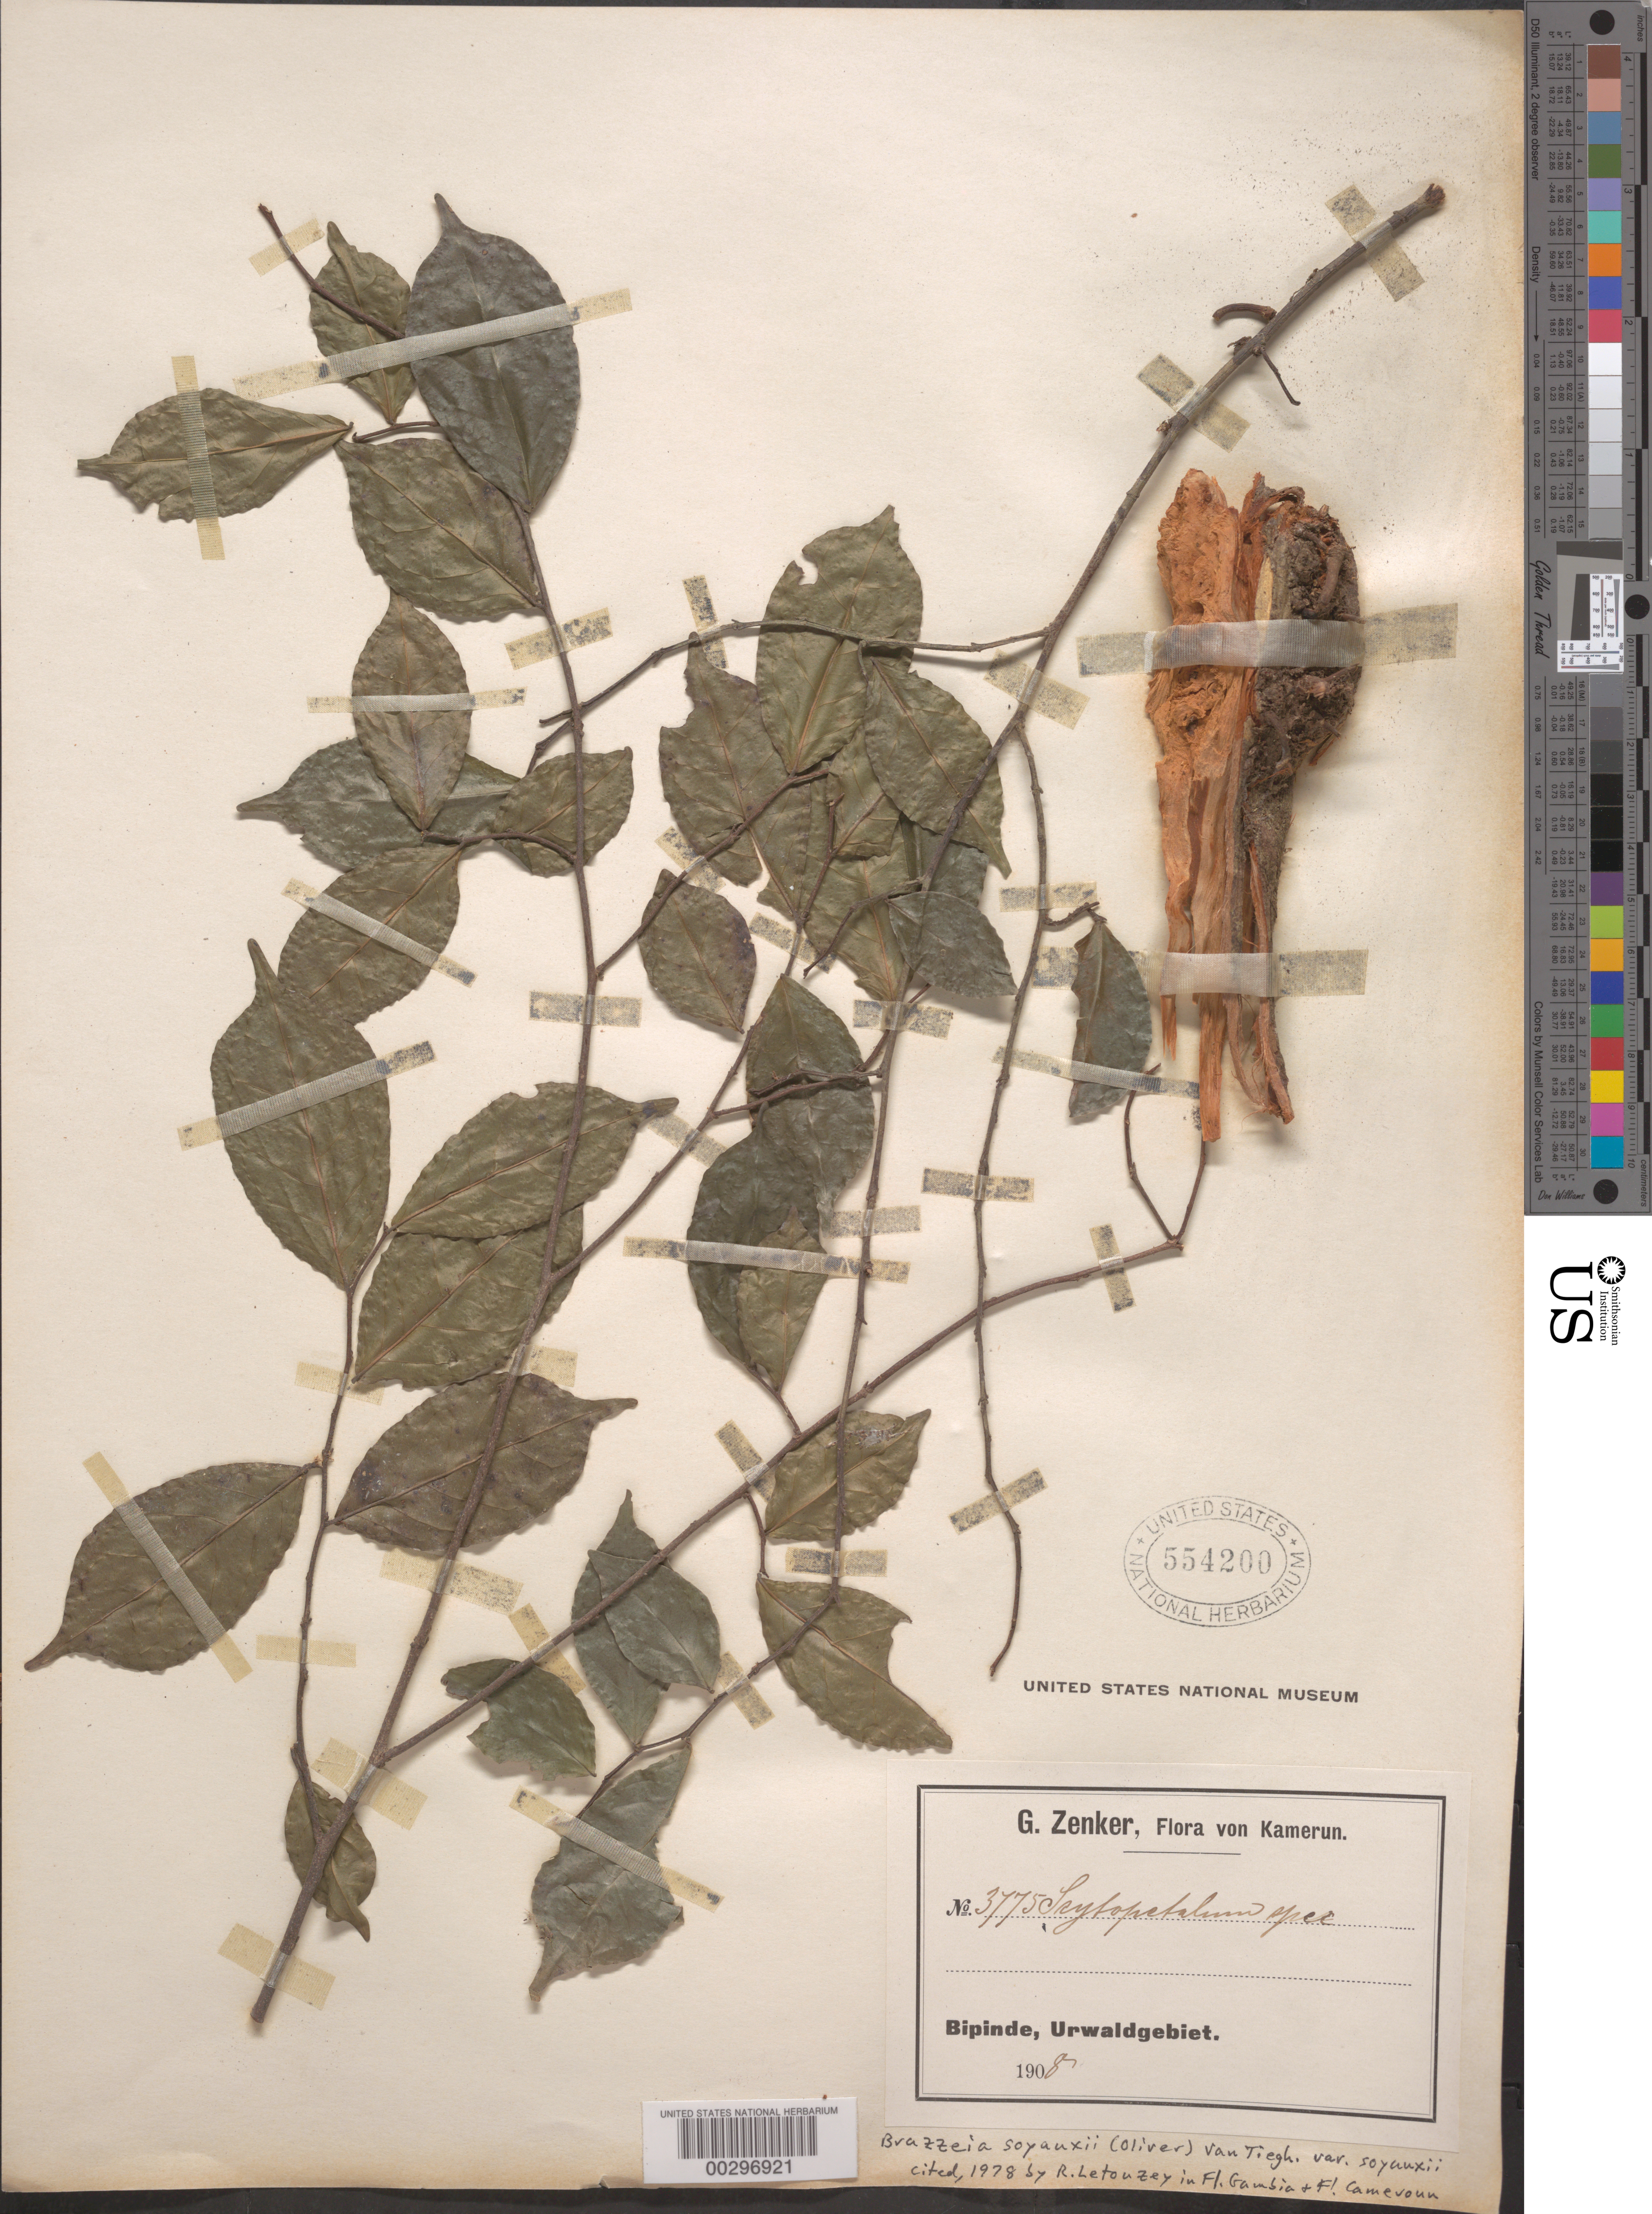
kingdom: Plantae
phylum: Tracheophyta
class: Magnoliopsida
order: Ericales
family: Lecythidaceae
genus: Brazzeia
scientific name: Brazzeia soyauxii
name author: (Oliv.) Tiegh.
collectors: G. A. Zenker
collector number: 3775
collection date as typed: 1908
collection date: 1908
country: Cameroon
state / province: Sud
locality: Bipinde, urwaldgebiet [jungle area]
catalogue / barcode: US 554200